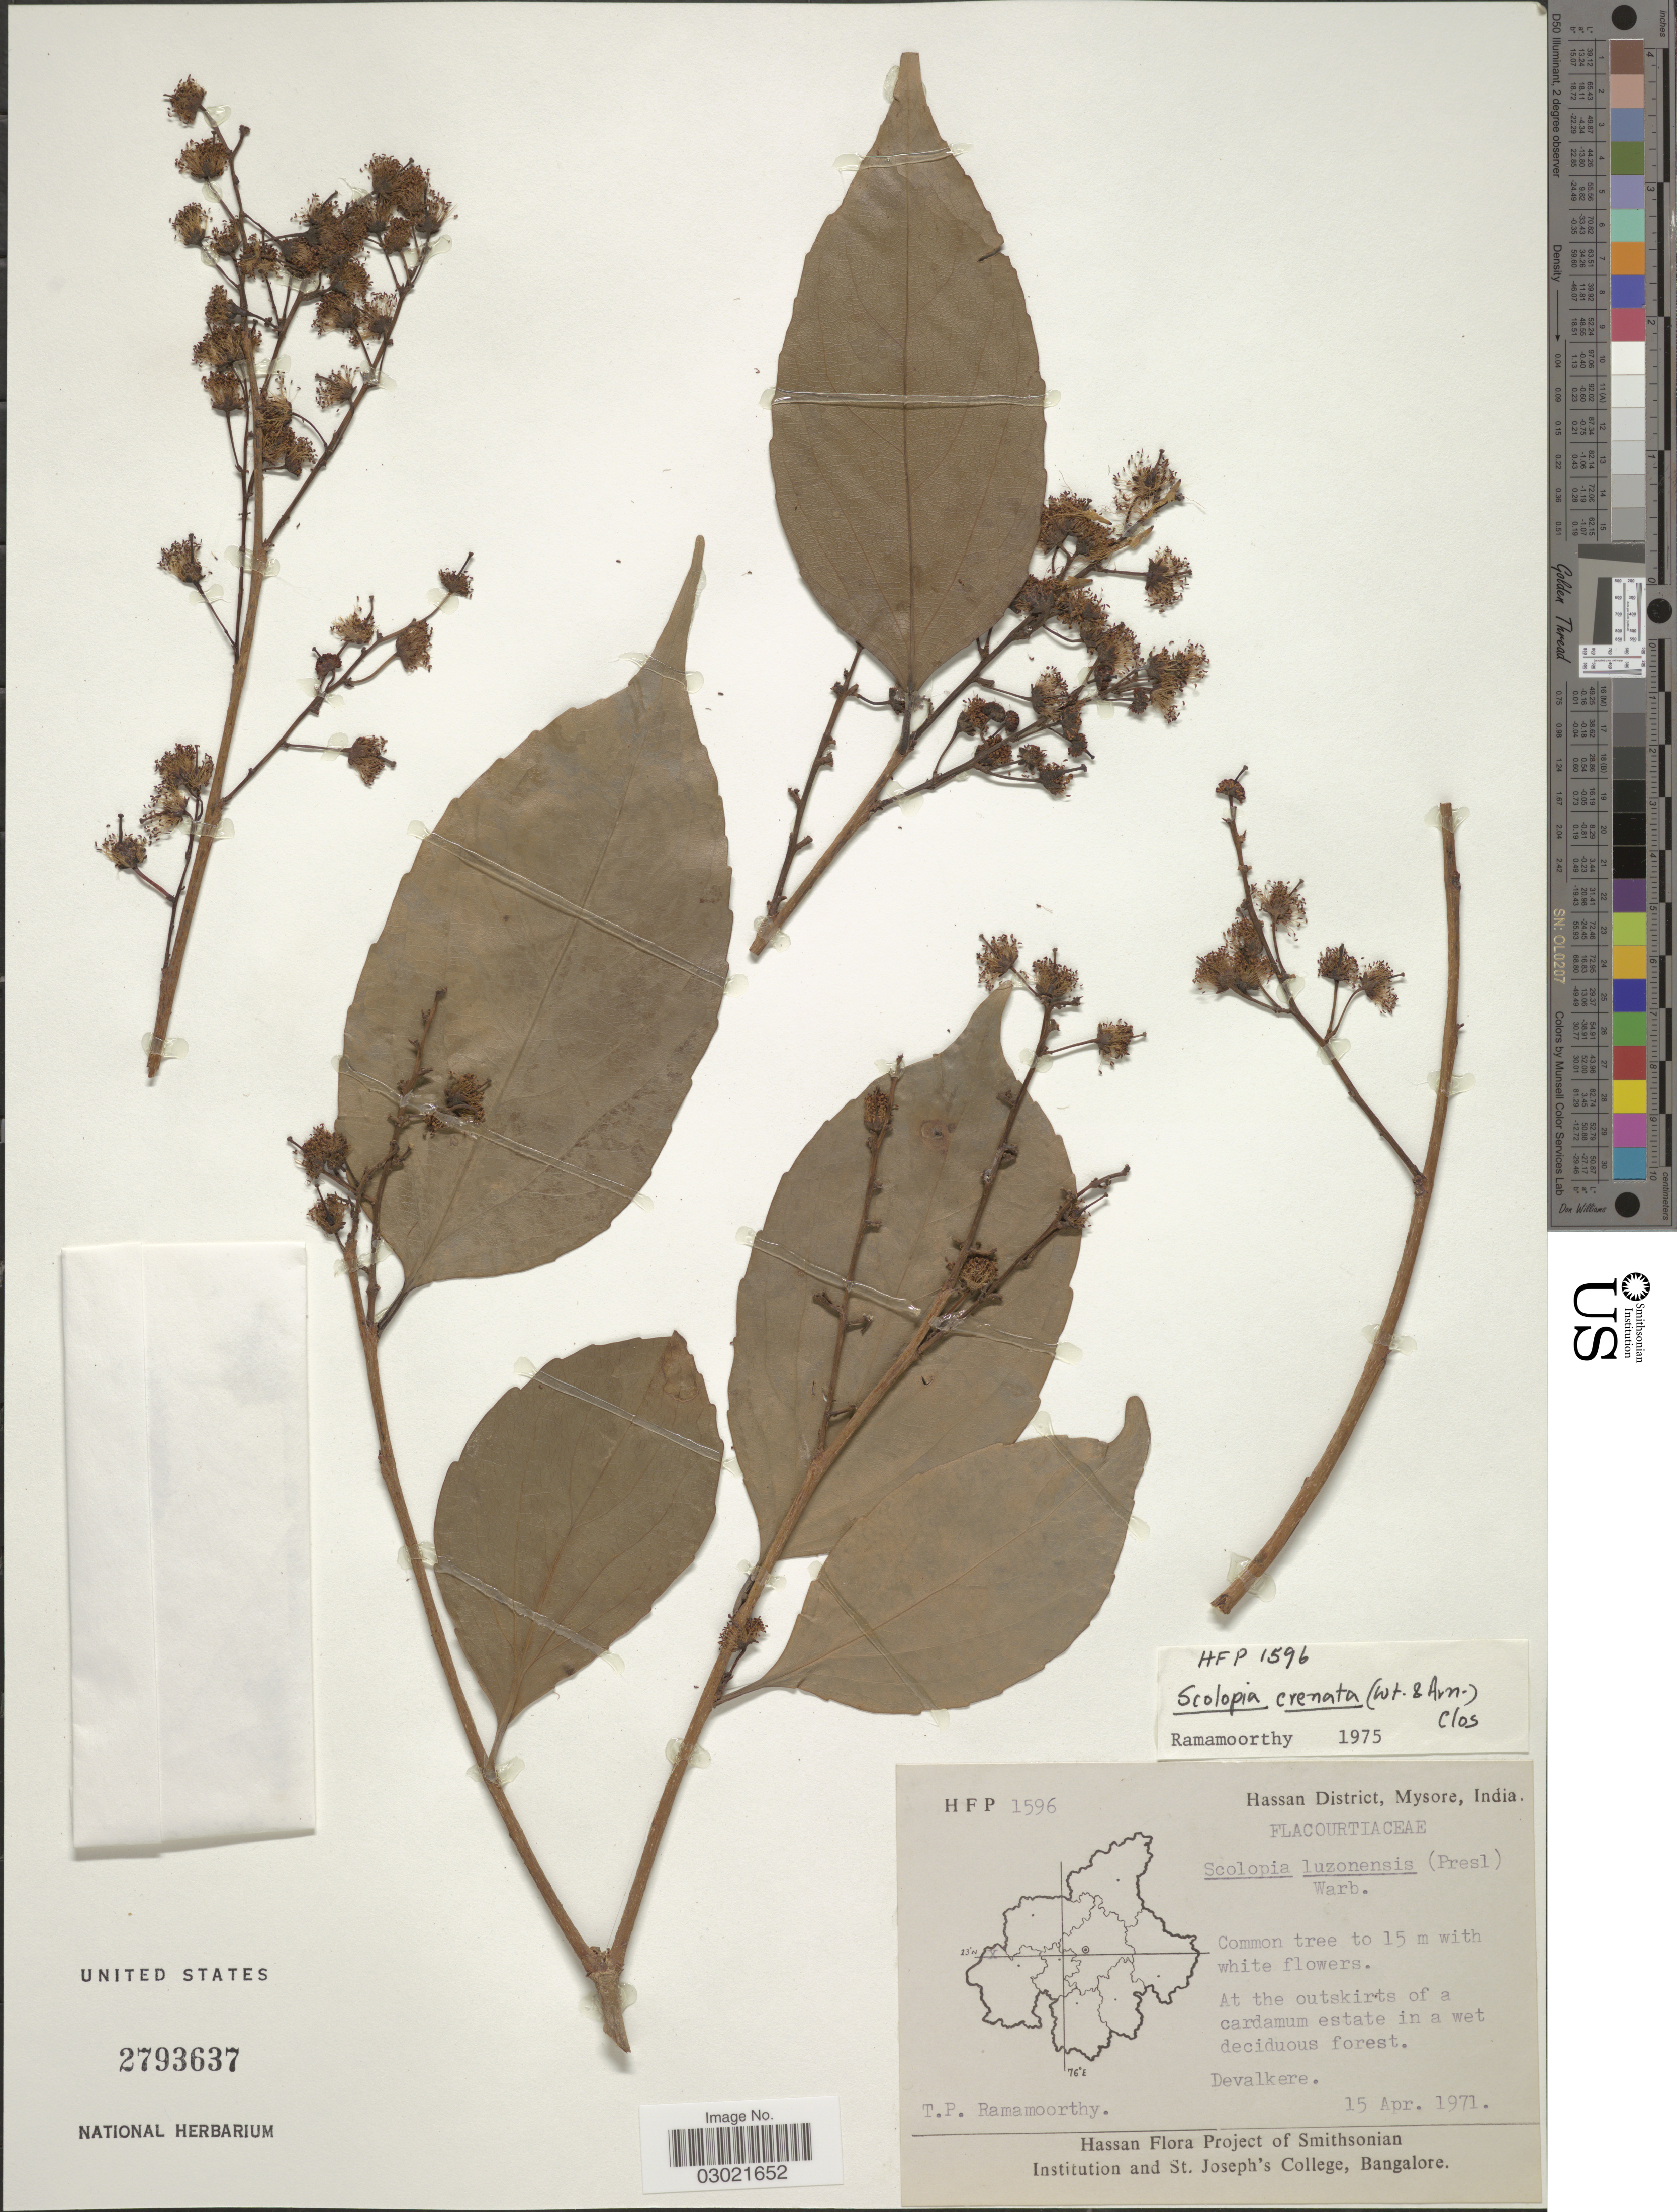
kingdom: Plantae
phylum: Tracheophyta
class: Magnoliopsida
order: Malpighiales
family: Salicaceae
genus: Scolopia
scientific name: Scolopia crenata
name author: Clos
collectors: T. P. Ramamoorthy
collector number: HFP1596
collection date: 1971-04-15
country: India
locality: Hassan District, Mysore. Devalkere.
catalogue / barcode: US 2793637